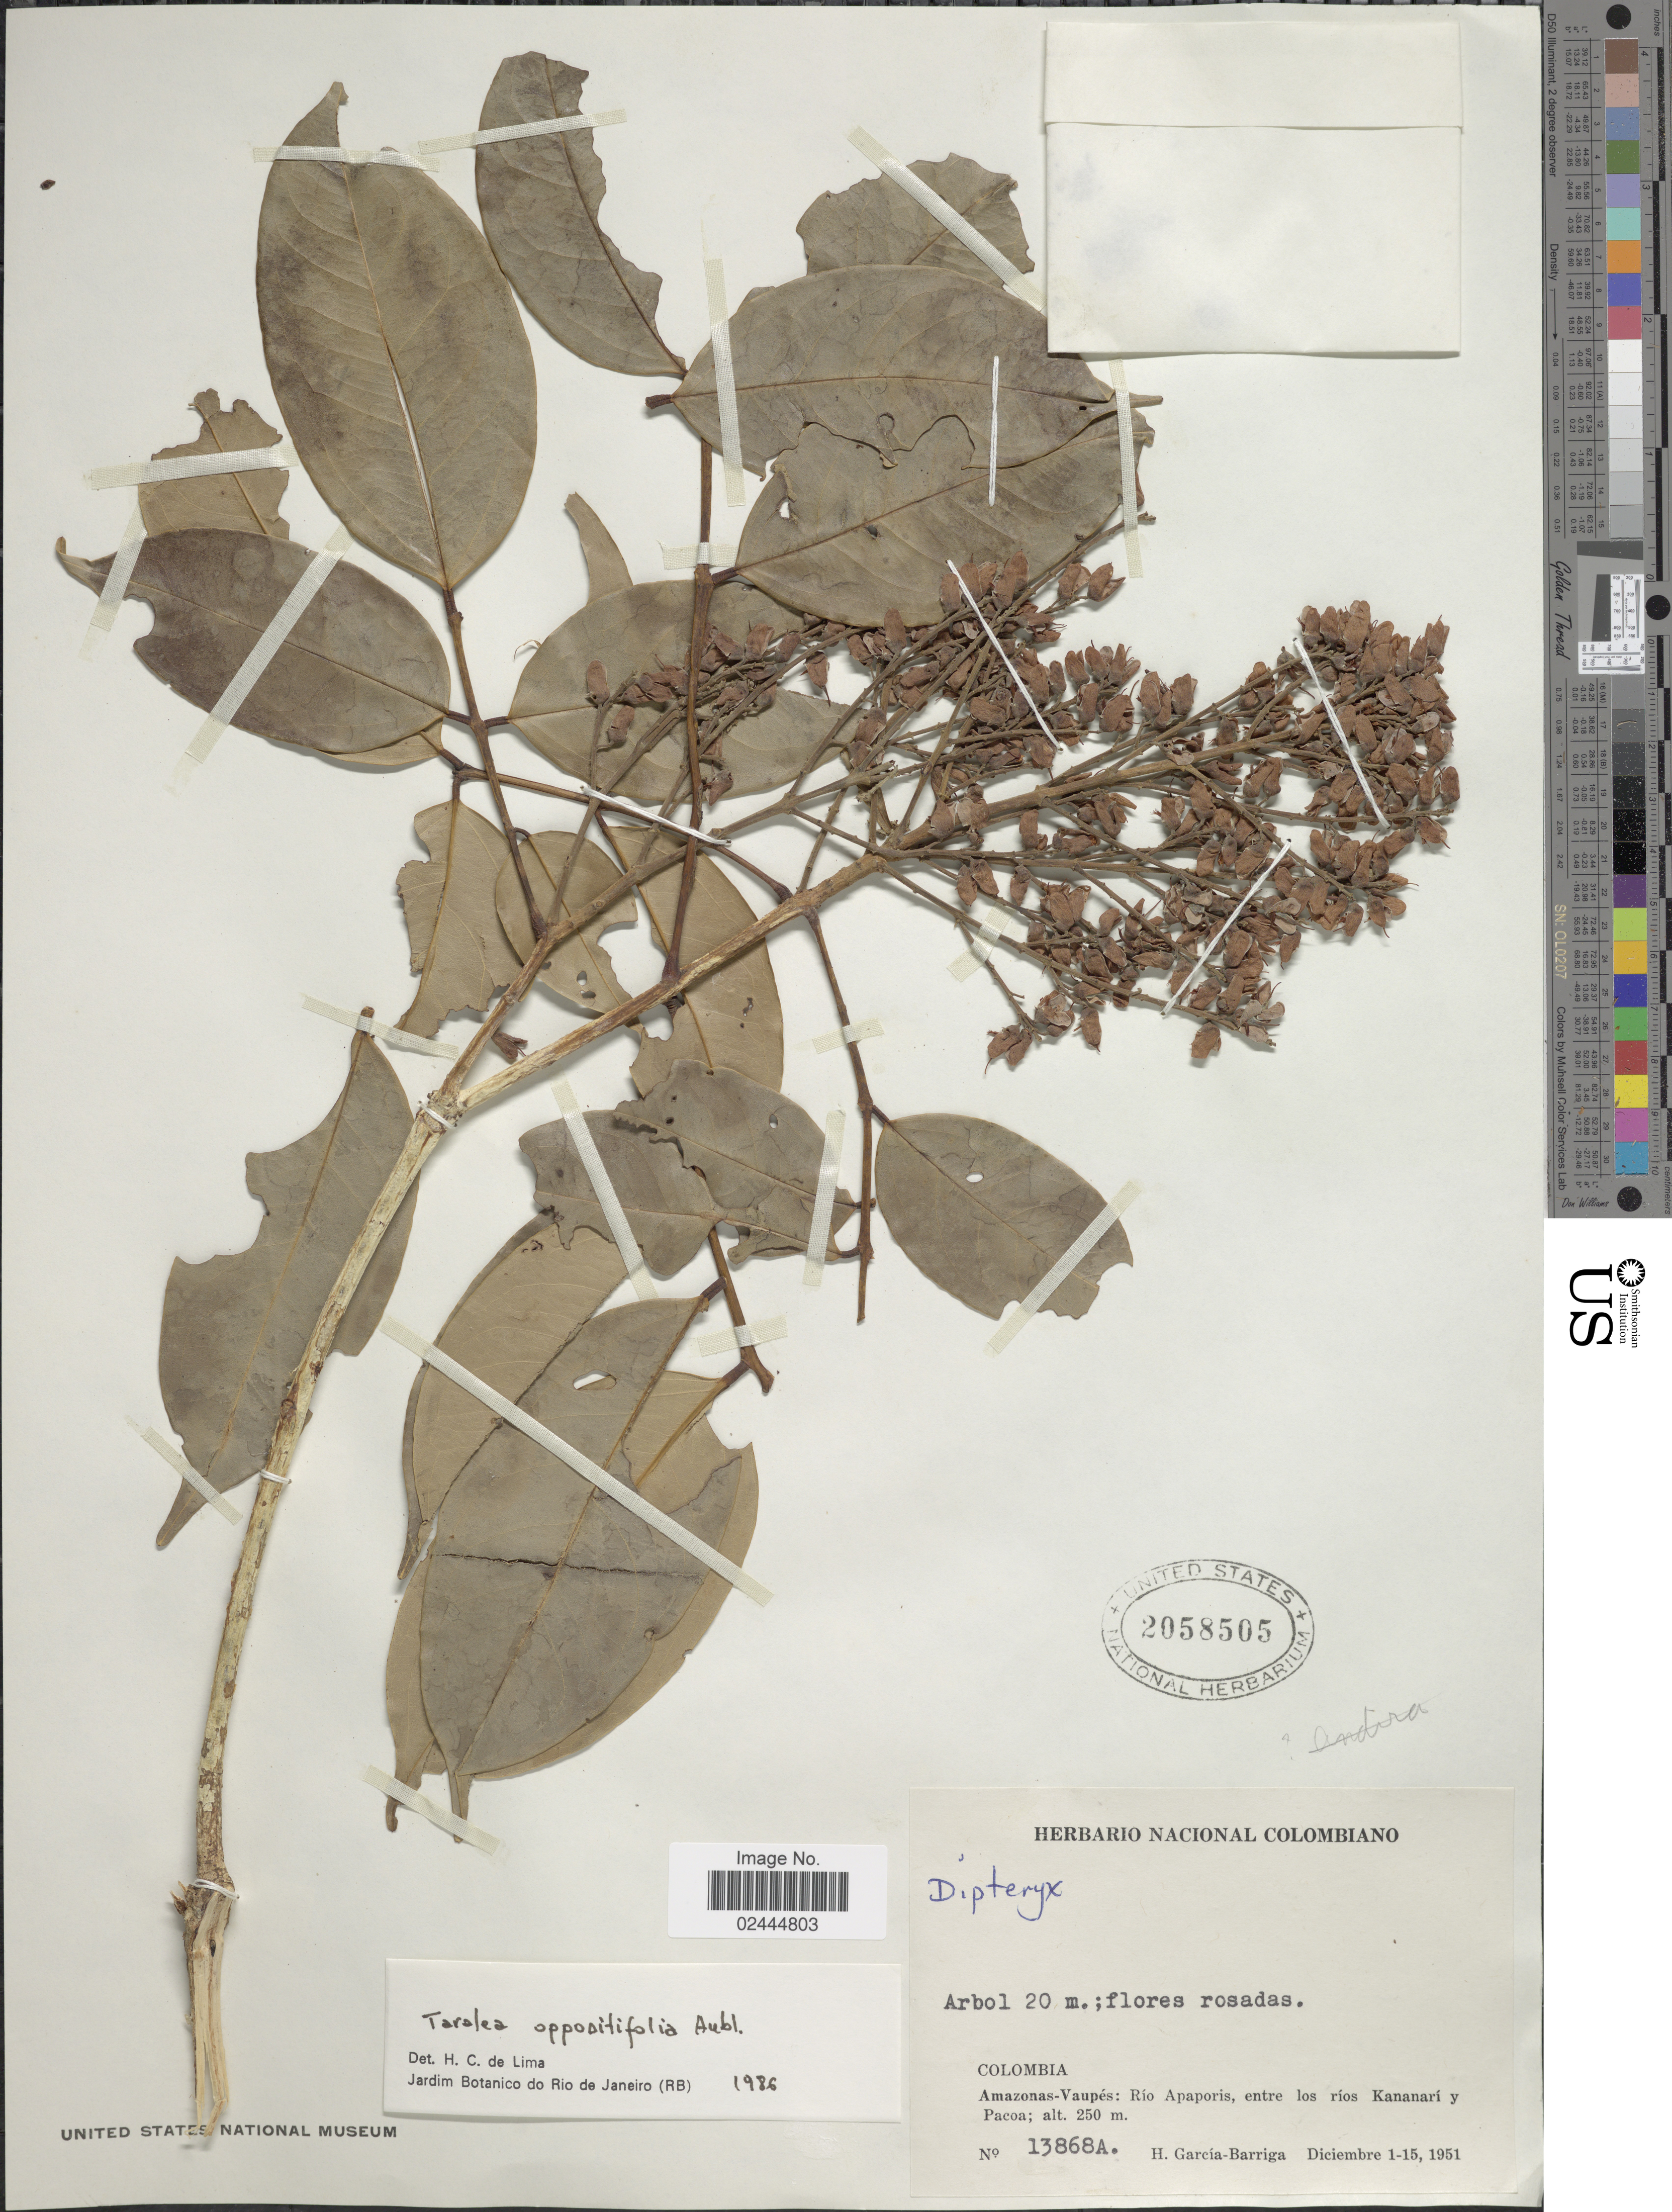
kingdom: Plantae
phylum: Tracheophyta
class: Magnoliopsida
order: Fabales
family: Fabaceae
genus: Taralea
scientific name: Taralea oppositifolia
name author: Aubl.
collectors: H. García Barriga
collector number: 13868A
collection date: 1951-12-01/1951-12-15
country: Colombia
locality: Amazonas-Vaupes: Riol Apaporis, entre los rios Kananari y Pacoa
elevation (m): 250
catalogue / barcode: US 2058505